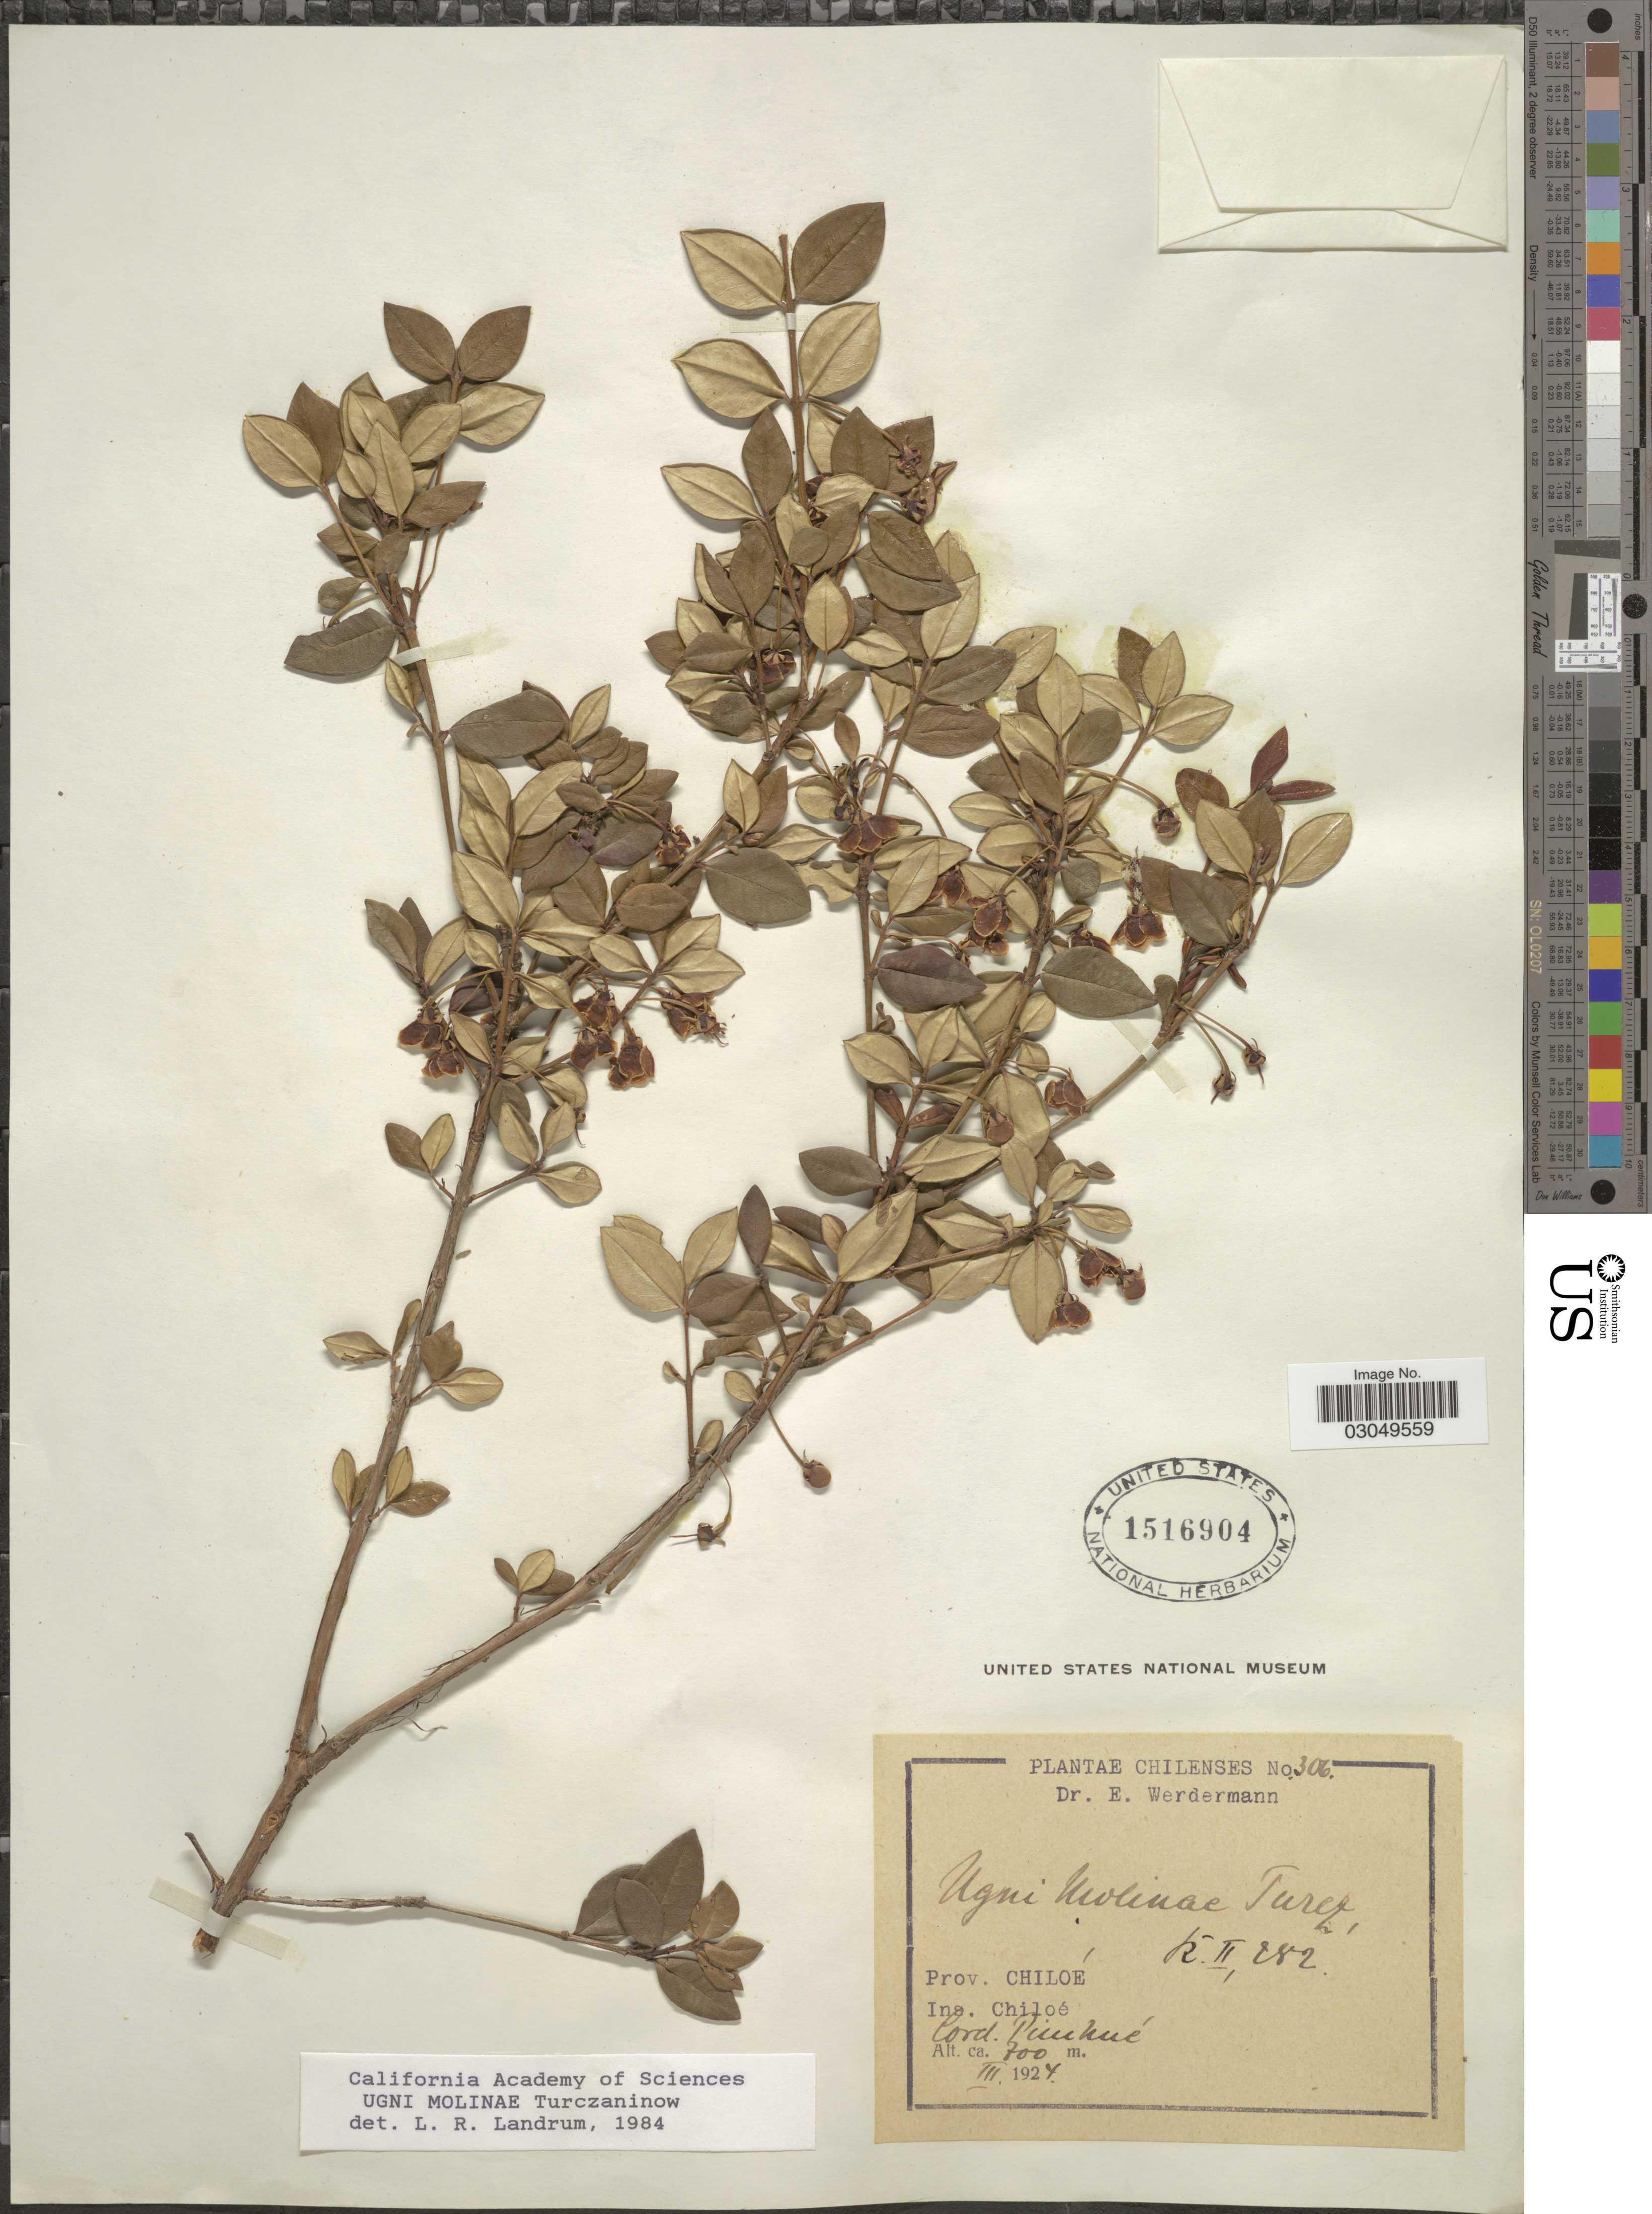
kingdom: Plantae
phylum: Tracheophyta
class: Magnoliopsida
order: Myrtales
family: Myrtaceae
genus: Ugni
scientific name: Ugni molinae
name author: Turcz.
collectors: E. Werdermann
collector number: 306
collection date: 1924-03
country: Chile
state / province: Arica y Parinacota (XV)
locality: Prov. Chiloé, Ins. Chiloé, Cord. Piuchén.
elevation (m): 700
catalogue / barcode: US 1516904